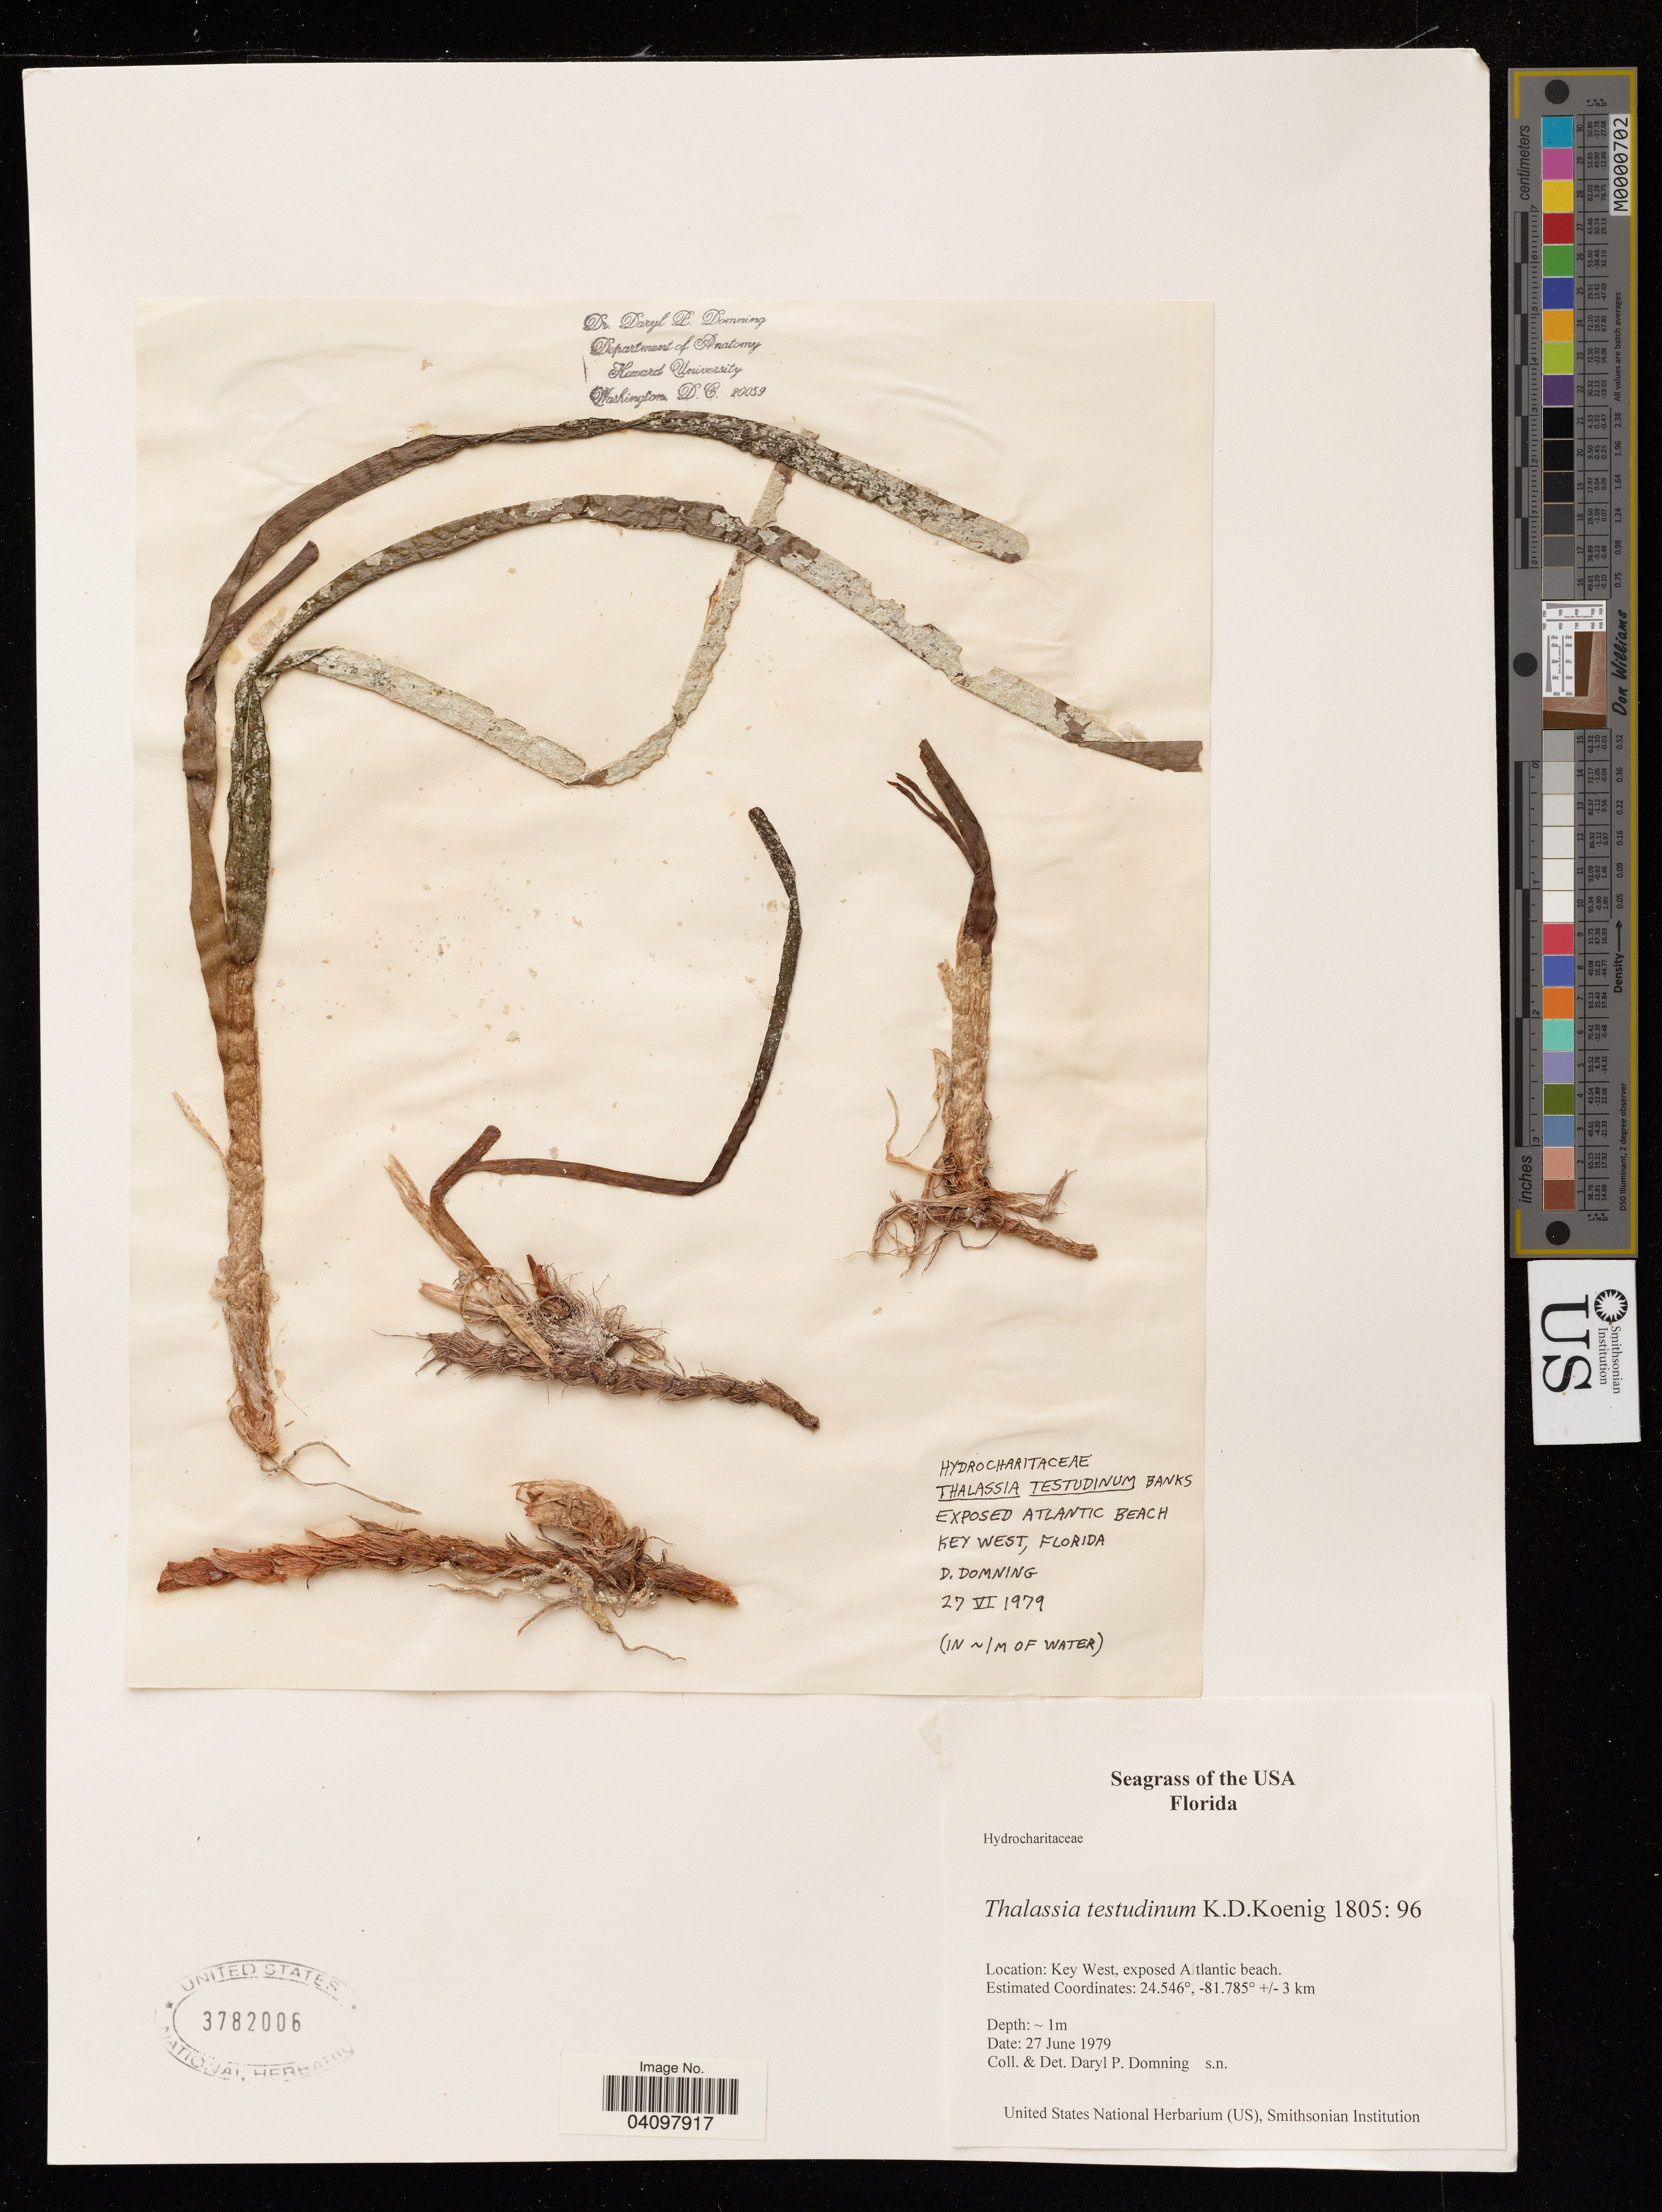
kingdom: Plantae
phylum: Tracheophyta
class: Liliopsida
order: Alismatales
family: Hydrocharitaceae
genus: Thalassia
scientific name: Thalassia testudinum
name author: Banks & Sol. ex K.D. Koenig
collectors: D. Domning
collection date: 1979-06-27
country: United States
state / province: Florida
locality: Key West, exposed Atlantic beach.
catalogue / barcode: US 3782006